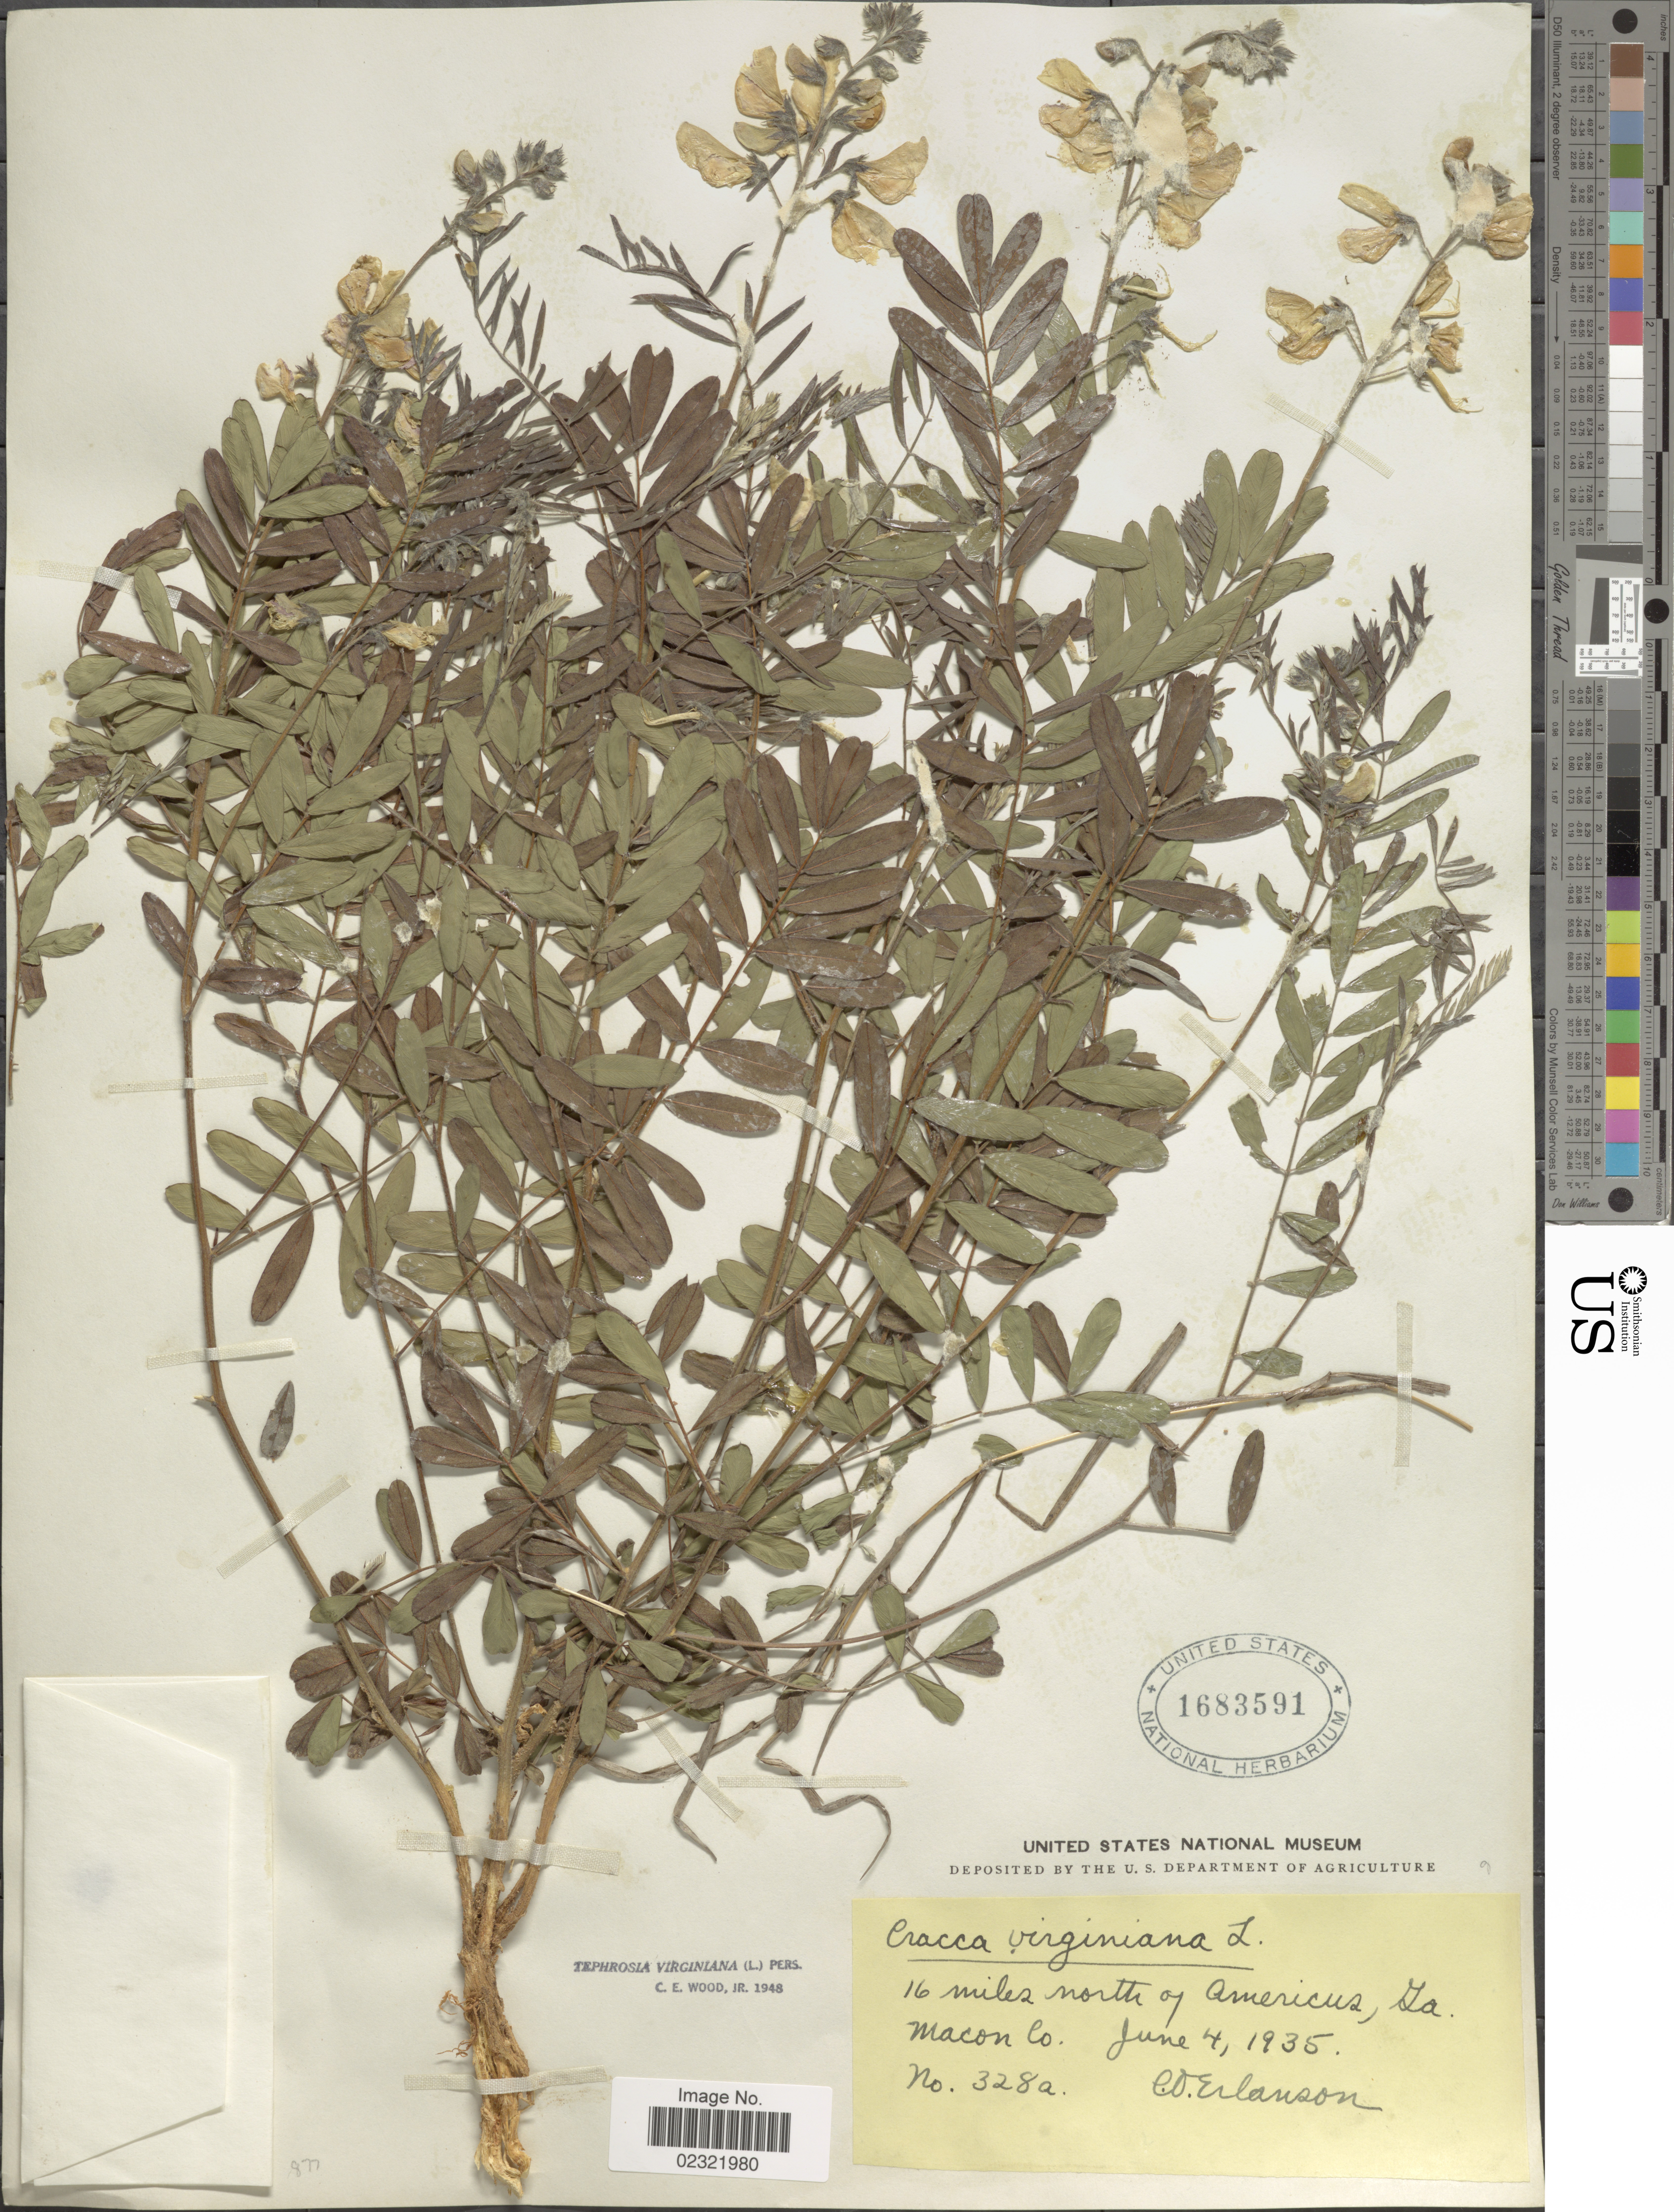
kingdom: Plantae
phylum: Tracheophyta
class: Magnoliopsida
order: Fabales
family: Fabaceae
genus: Tephrosia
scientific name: Tephrosia virginiana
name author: (L.) Pers.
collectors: C. O. Erlanson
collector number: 328a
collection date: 1935-06-04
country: United States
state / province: Georgia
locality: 16 miles north of Americus, Macon Co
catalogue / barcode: US 1683591